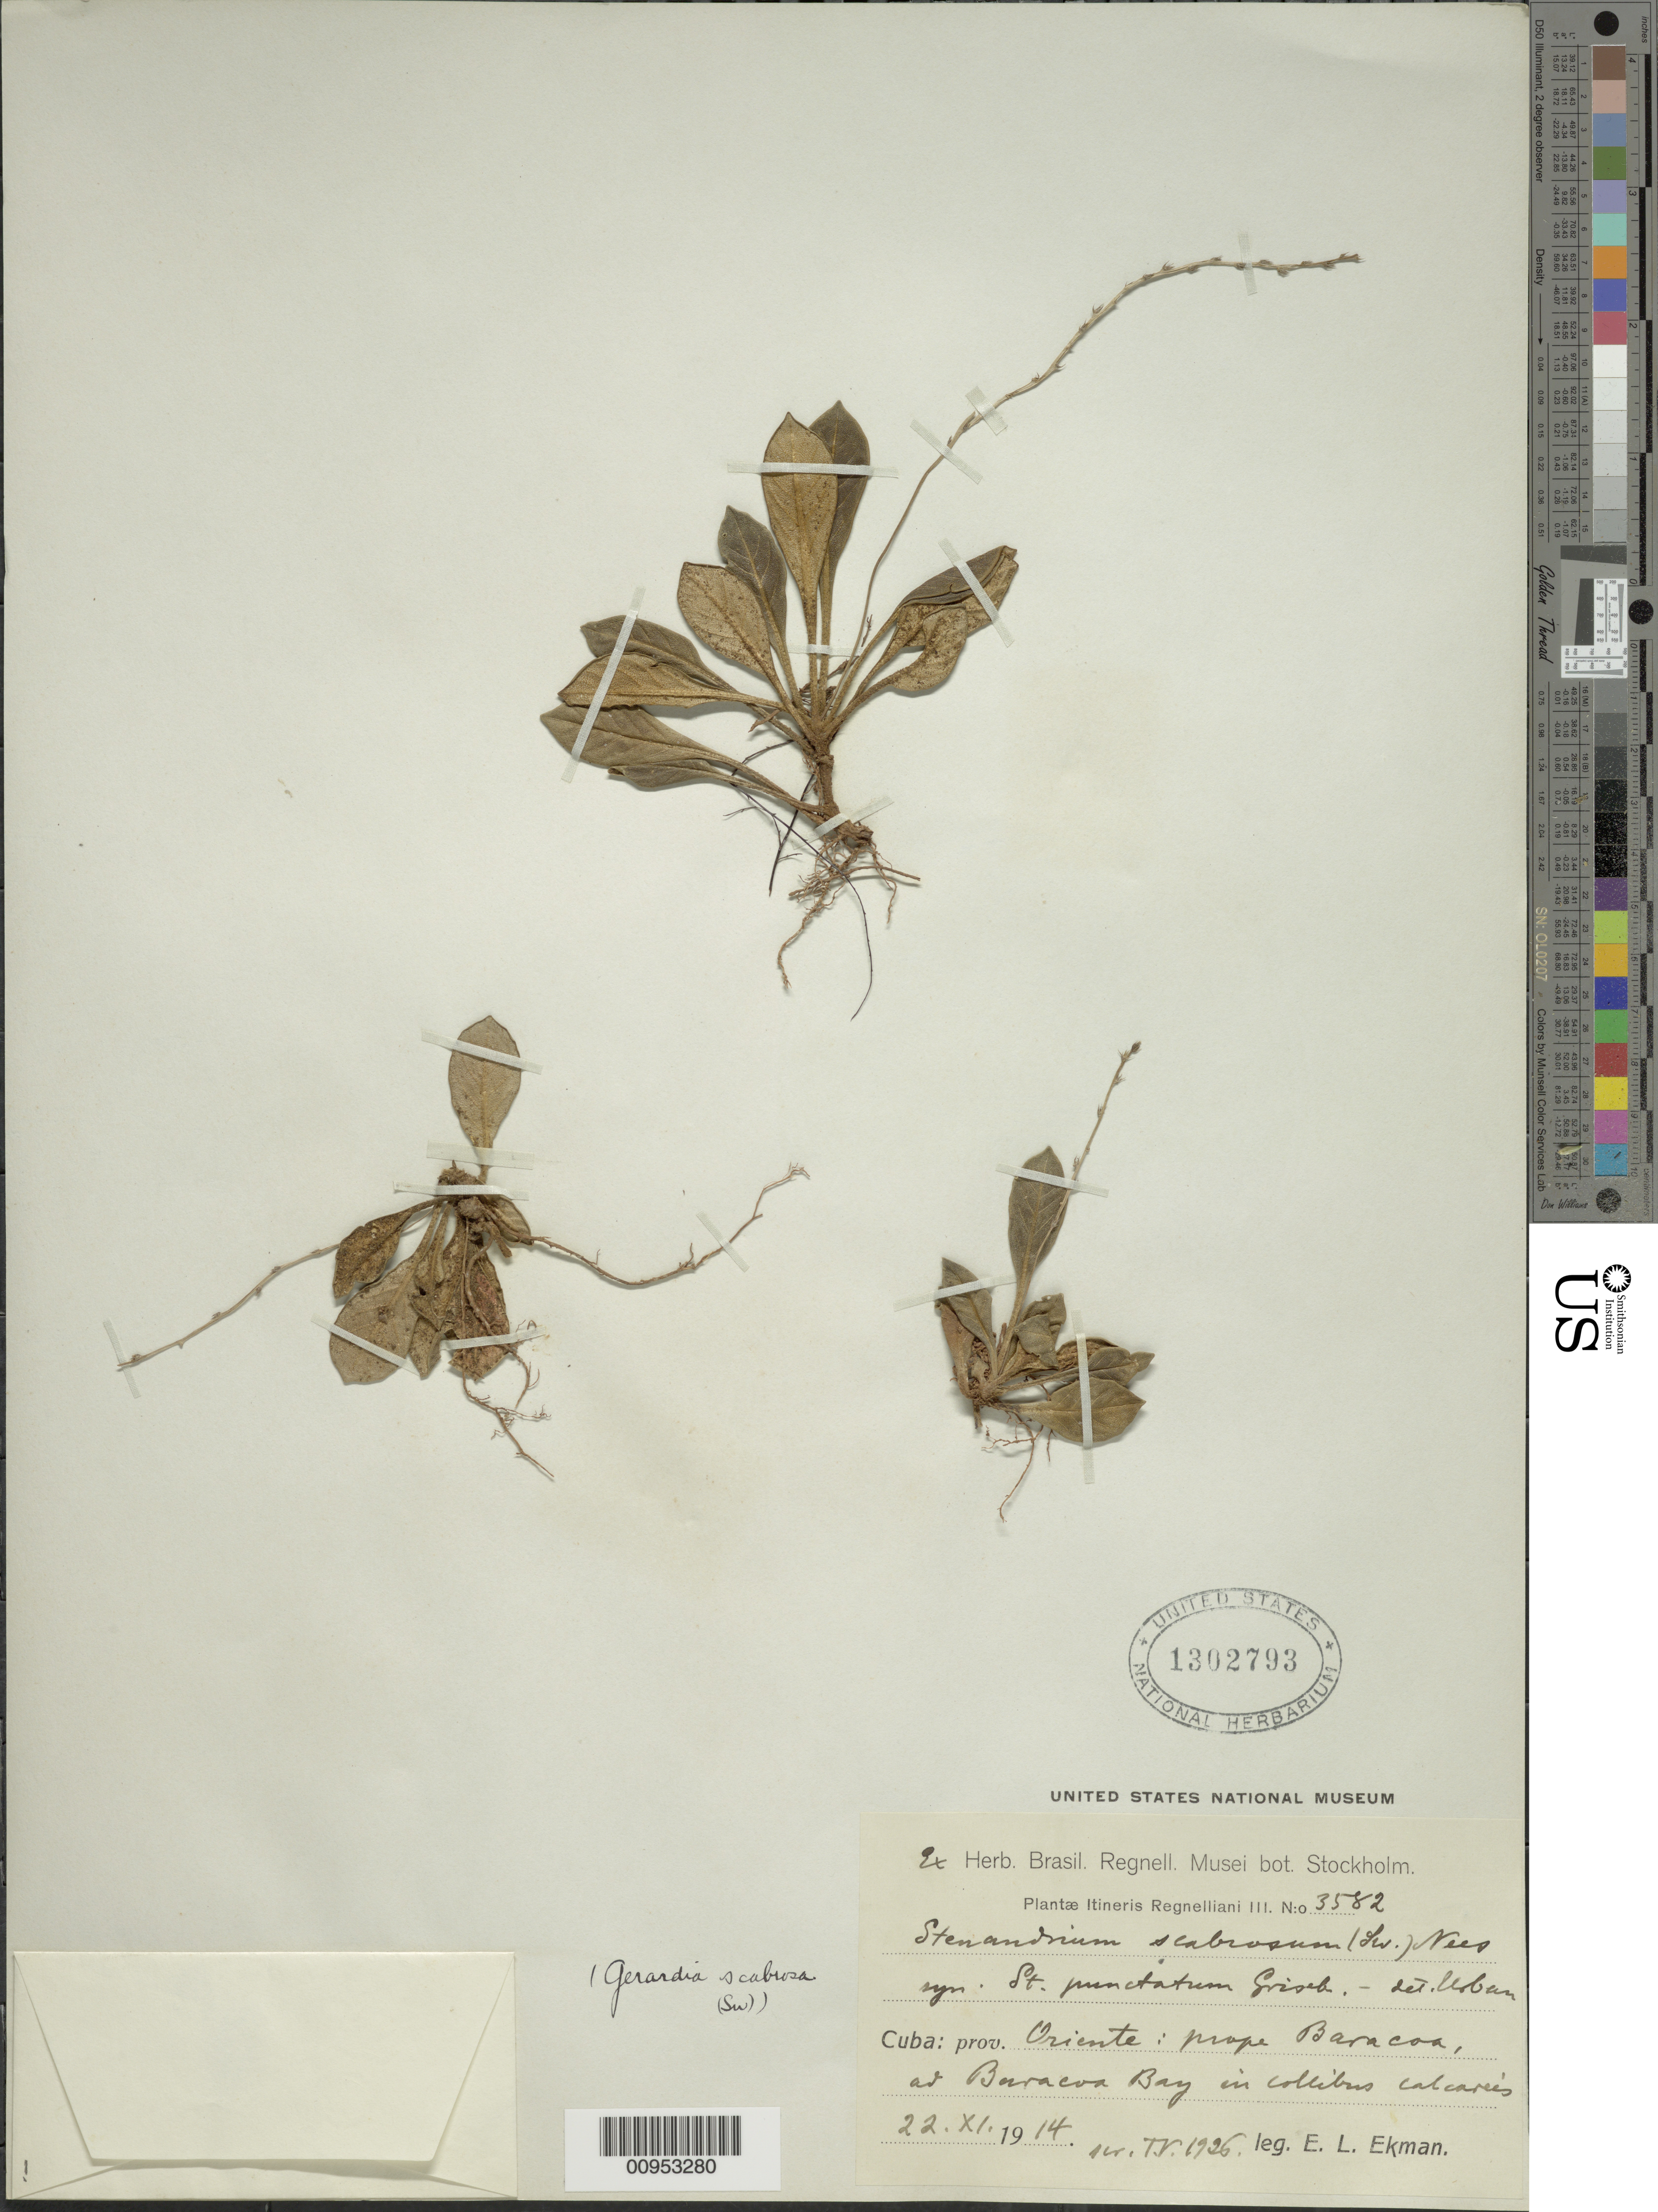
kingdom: Plantae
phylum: Tracheophyta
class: Magnoliopsida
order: Lamiales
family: Acanthaceae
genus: Stenandrium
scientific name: Stenandrium scabrosum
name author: (Sw.) Nees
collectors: E. L. Ekman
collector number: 3582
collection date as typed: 22 Nov 1914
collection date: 1914-11-22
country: Cuba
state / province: Guantanamo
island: Cuba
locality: Baracoa, at Baracoa Bay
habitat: In collibus calcaris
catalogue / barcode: US 1302793